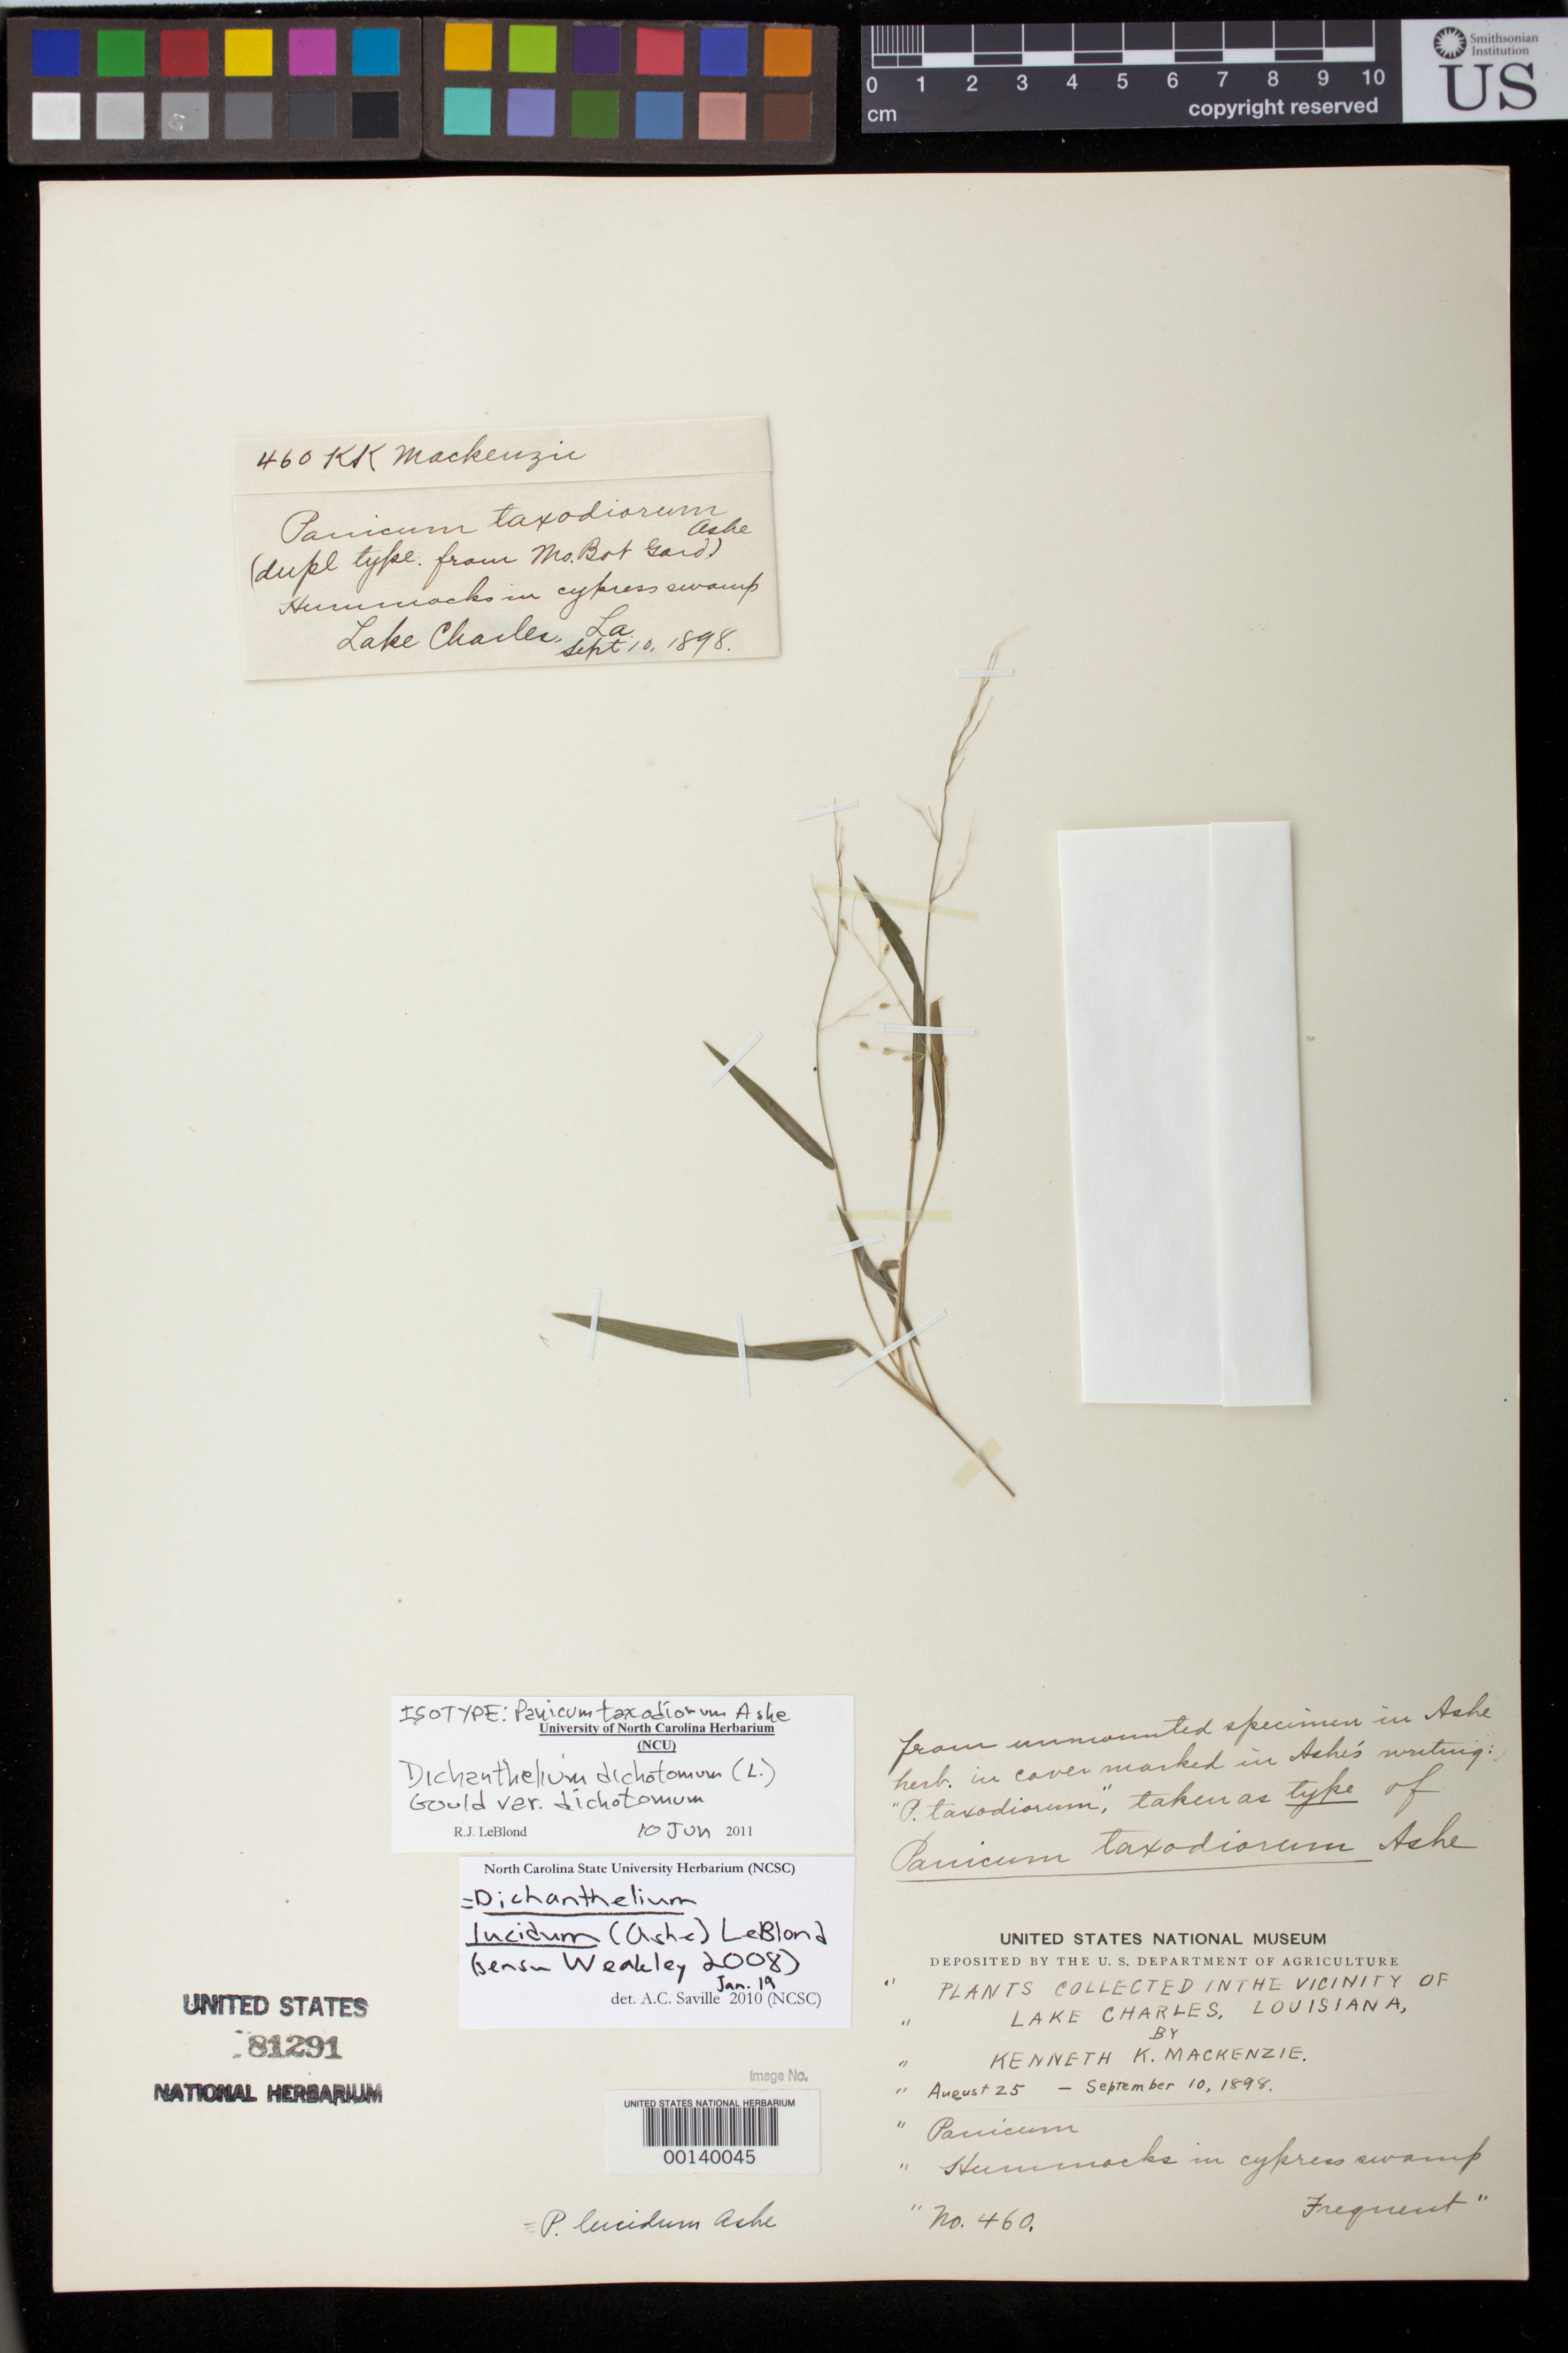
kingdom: Plantae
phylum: Tracheophyta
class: Liliopsida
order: Poales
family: Poaceae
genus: Panicum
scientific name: Panicum taxodiorum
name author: Ashe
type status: Isotype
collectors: K. K. Mackenzie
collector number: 460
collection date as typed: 25 Aug 1898 to 10 Sep 1898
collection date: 1898-08-25/1898-09-10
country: United States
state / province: Louisiana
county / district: Calcasieu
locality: Lake Charles.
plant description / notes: Fragmentary material of type specimens, apparently from 2 different sources: one ex herb. Missouri Bot. Gard. (upper, in fragment pocket) and one ex Ashe herbarium.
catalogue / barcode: US 81291